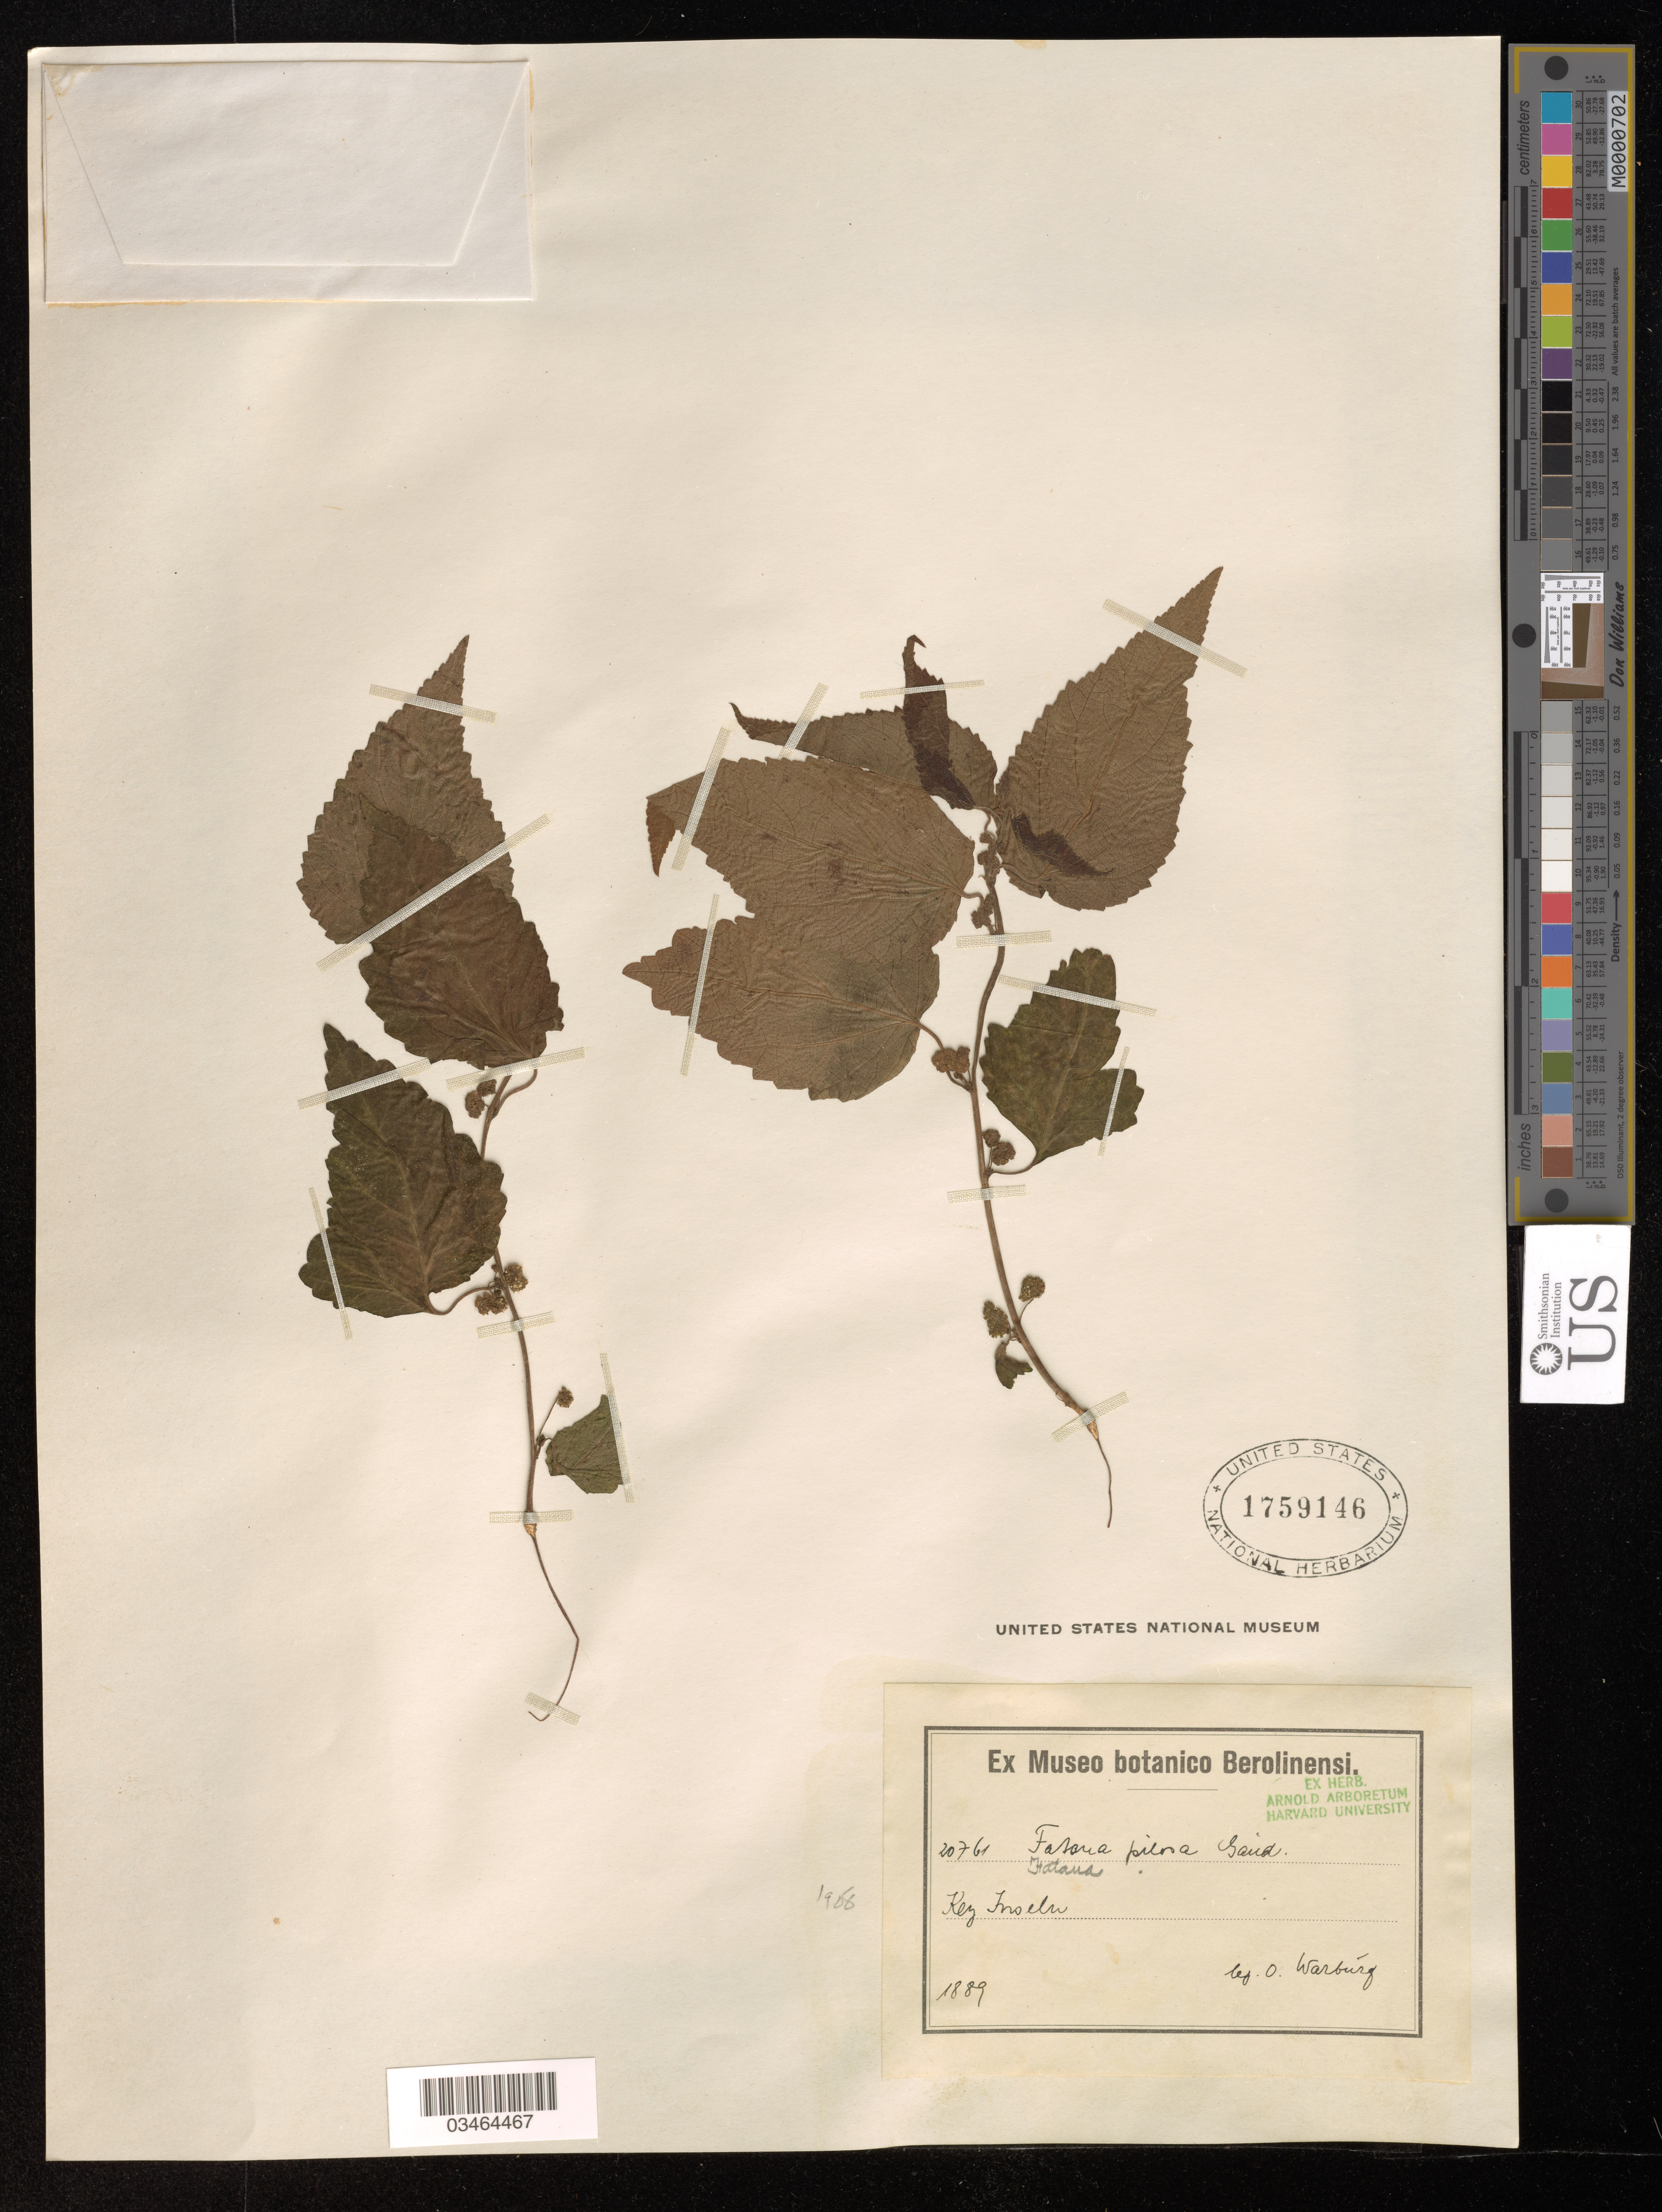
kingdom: Plantae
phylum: Tracheophyta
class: Magnoliopsida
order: Rosales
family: Moraceae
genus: Fatoua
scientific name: Fatoua pilosa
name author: Gaudich.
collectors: O. Warburg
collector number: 20761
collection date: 1889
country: United States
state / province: Florida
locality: Key Froela.*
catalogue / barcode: US 1759146